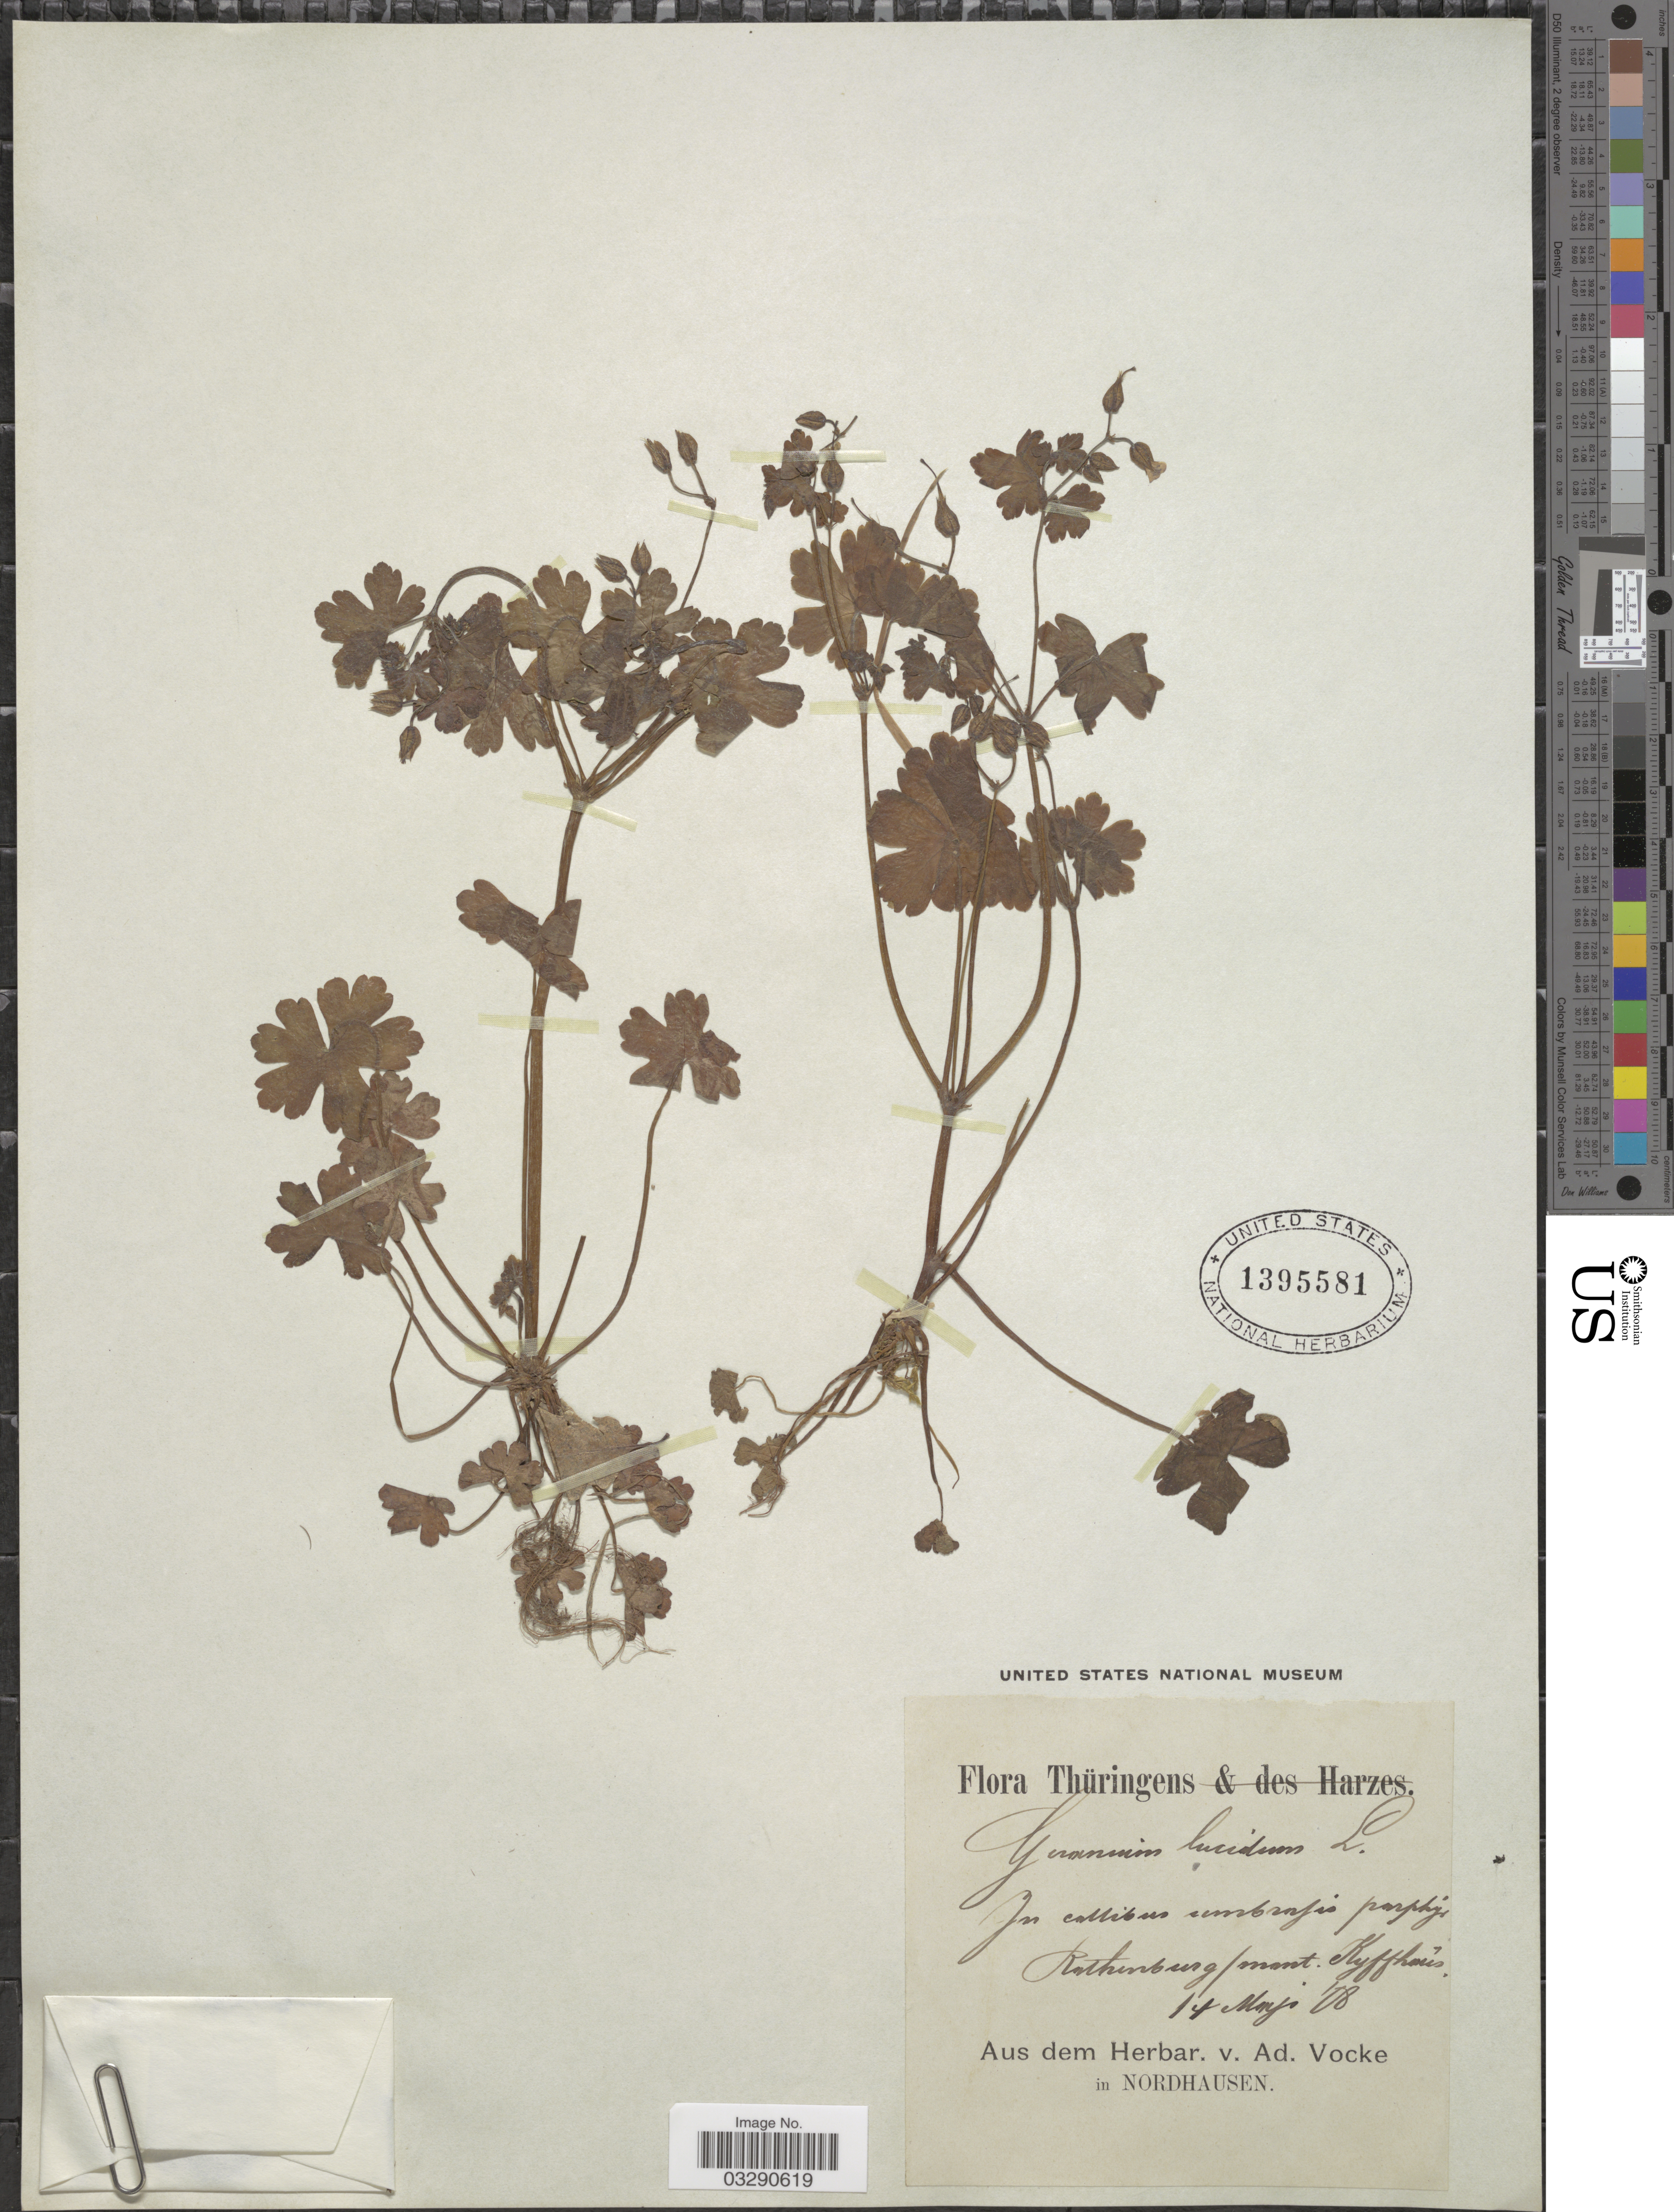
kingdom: Plantae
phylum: Tracheophyta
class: Magnoliopsida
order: Geraniales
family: Geraniaceae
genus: Geranium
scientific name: Geranium lucidum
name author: L.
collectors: ex herb. Ad. Vocke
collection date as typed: Transcribed d/m/y: 14/5/78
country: Germany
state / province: Thuringia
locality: Thüringens. Rathenburg/mont. Kyffhaus. [interpreted]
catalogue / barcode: US 1395581